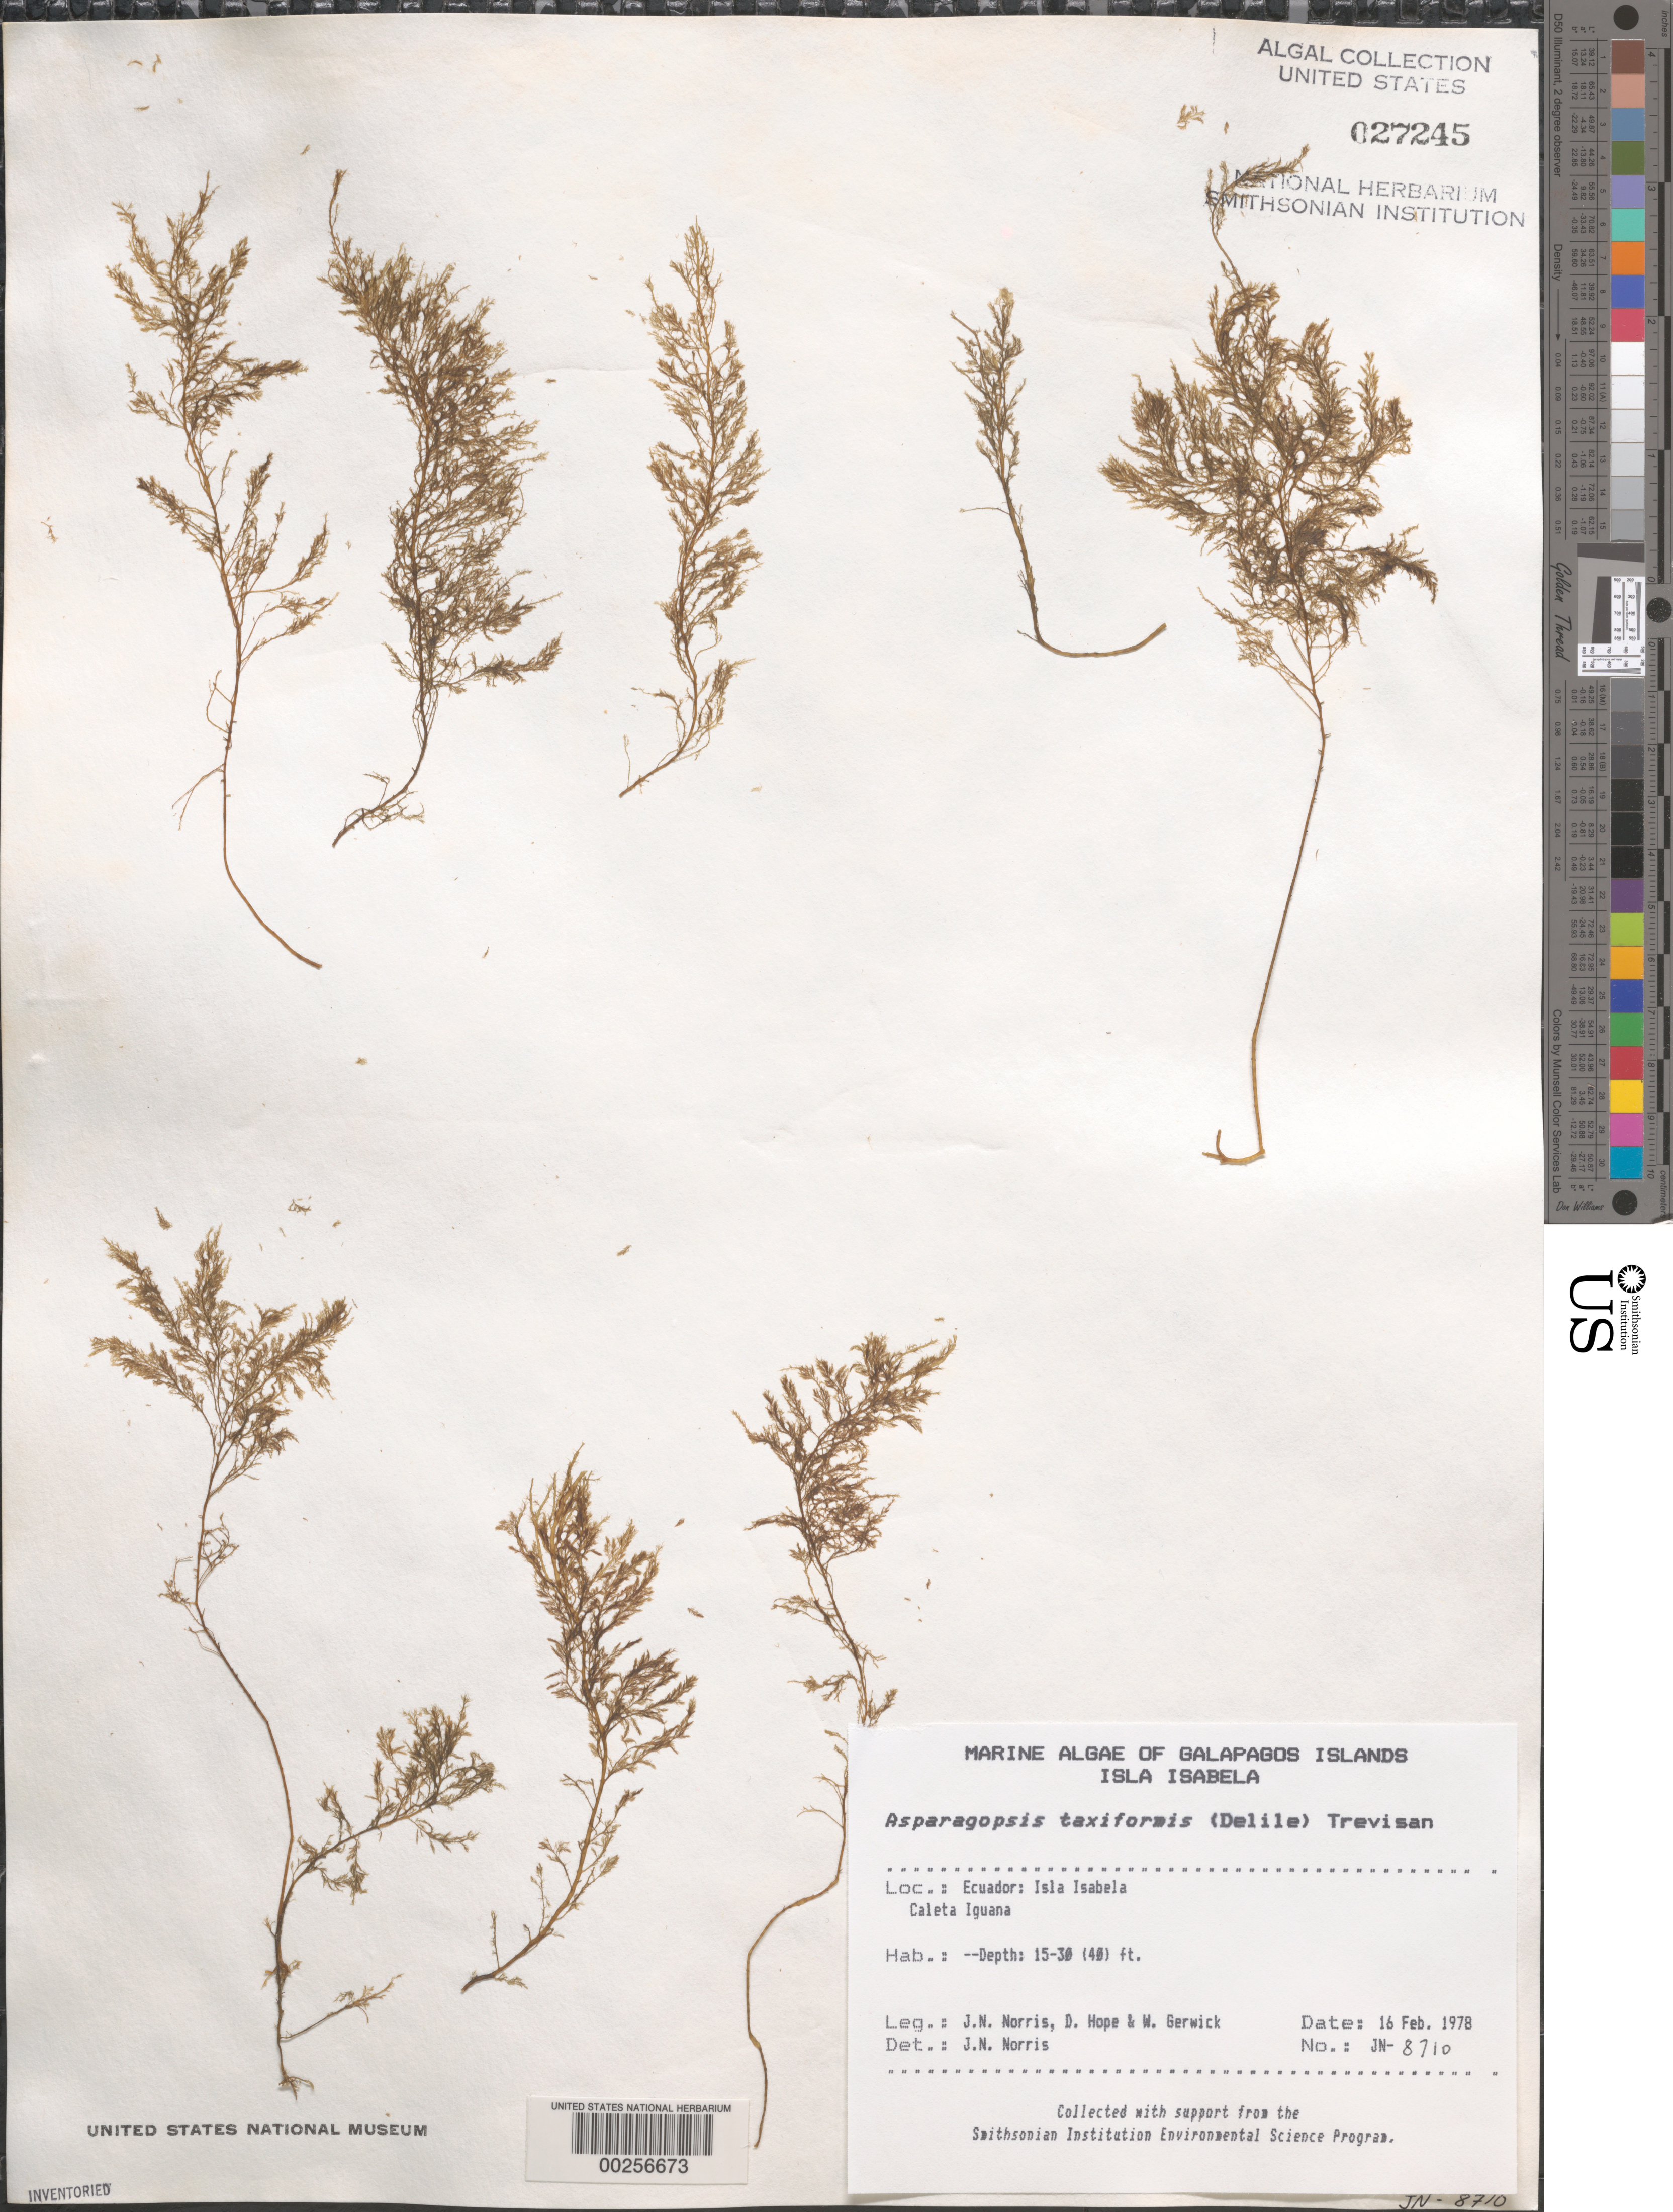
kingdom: Plantae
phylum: Rhodophyta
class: Florideophyceae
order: Bonnemaisoniales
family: Bonnemaisoniaceae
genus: Asparagopsis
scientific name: Asparagopsis taxiformis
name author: (Delile) Trevis.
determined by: Norris, James N.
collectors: J. N. Norris, D. Hope & W. Gerwick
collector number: JN-8710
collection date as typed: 16 Feb 1978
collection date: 1978-02-16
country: Ecuador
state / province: Colón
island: Isabela [Albemarle]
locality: Caleta Iguana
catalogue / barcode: US 27245